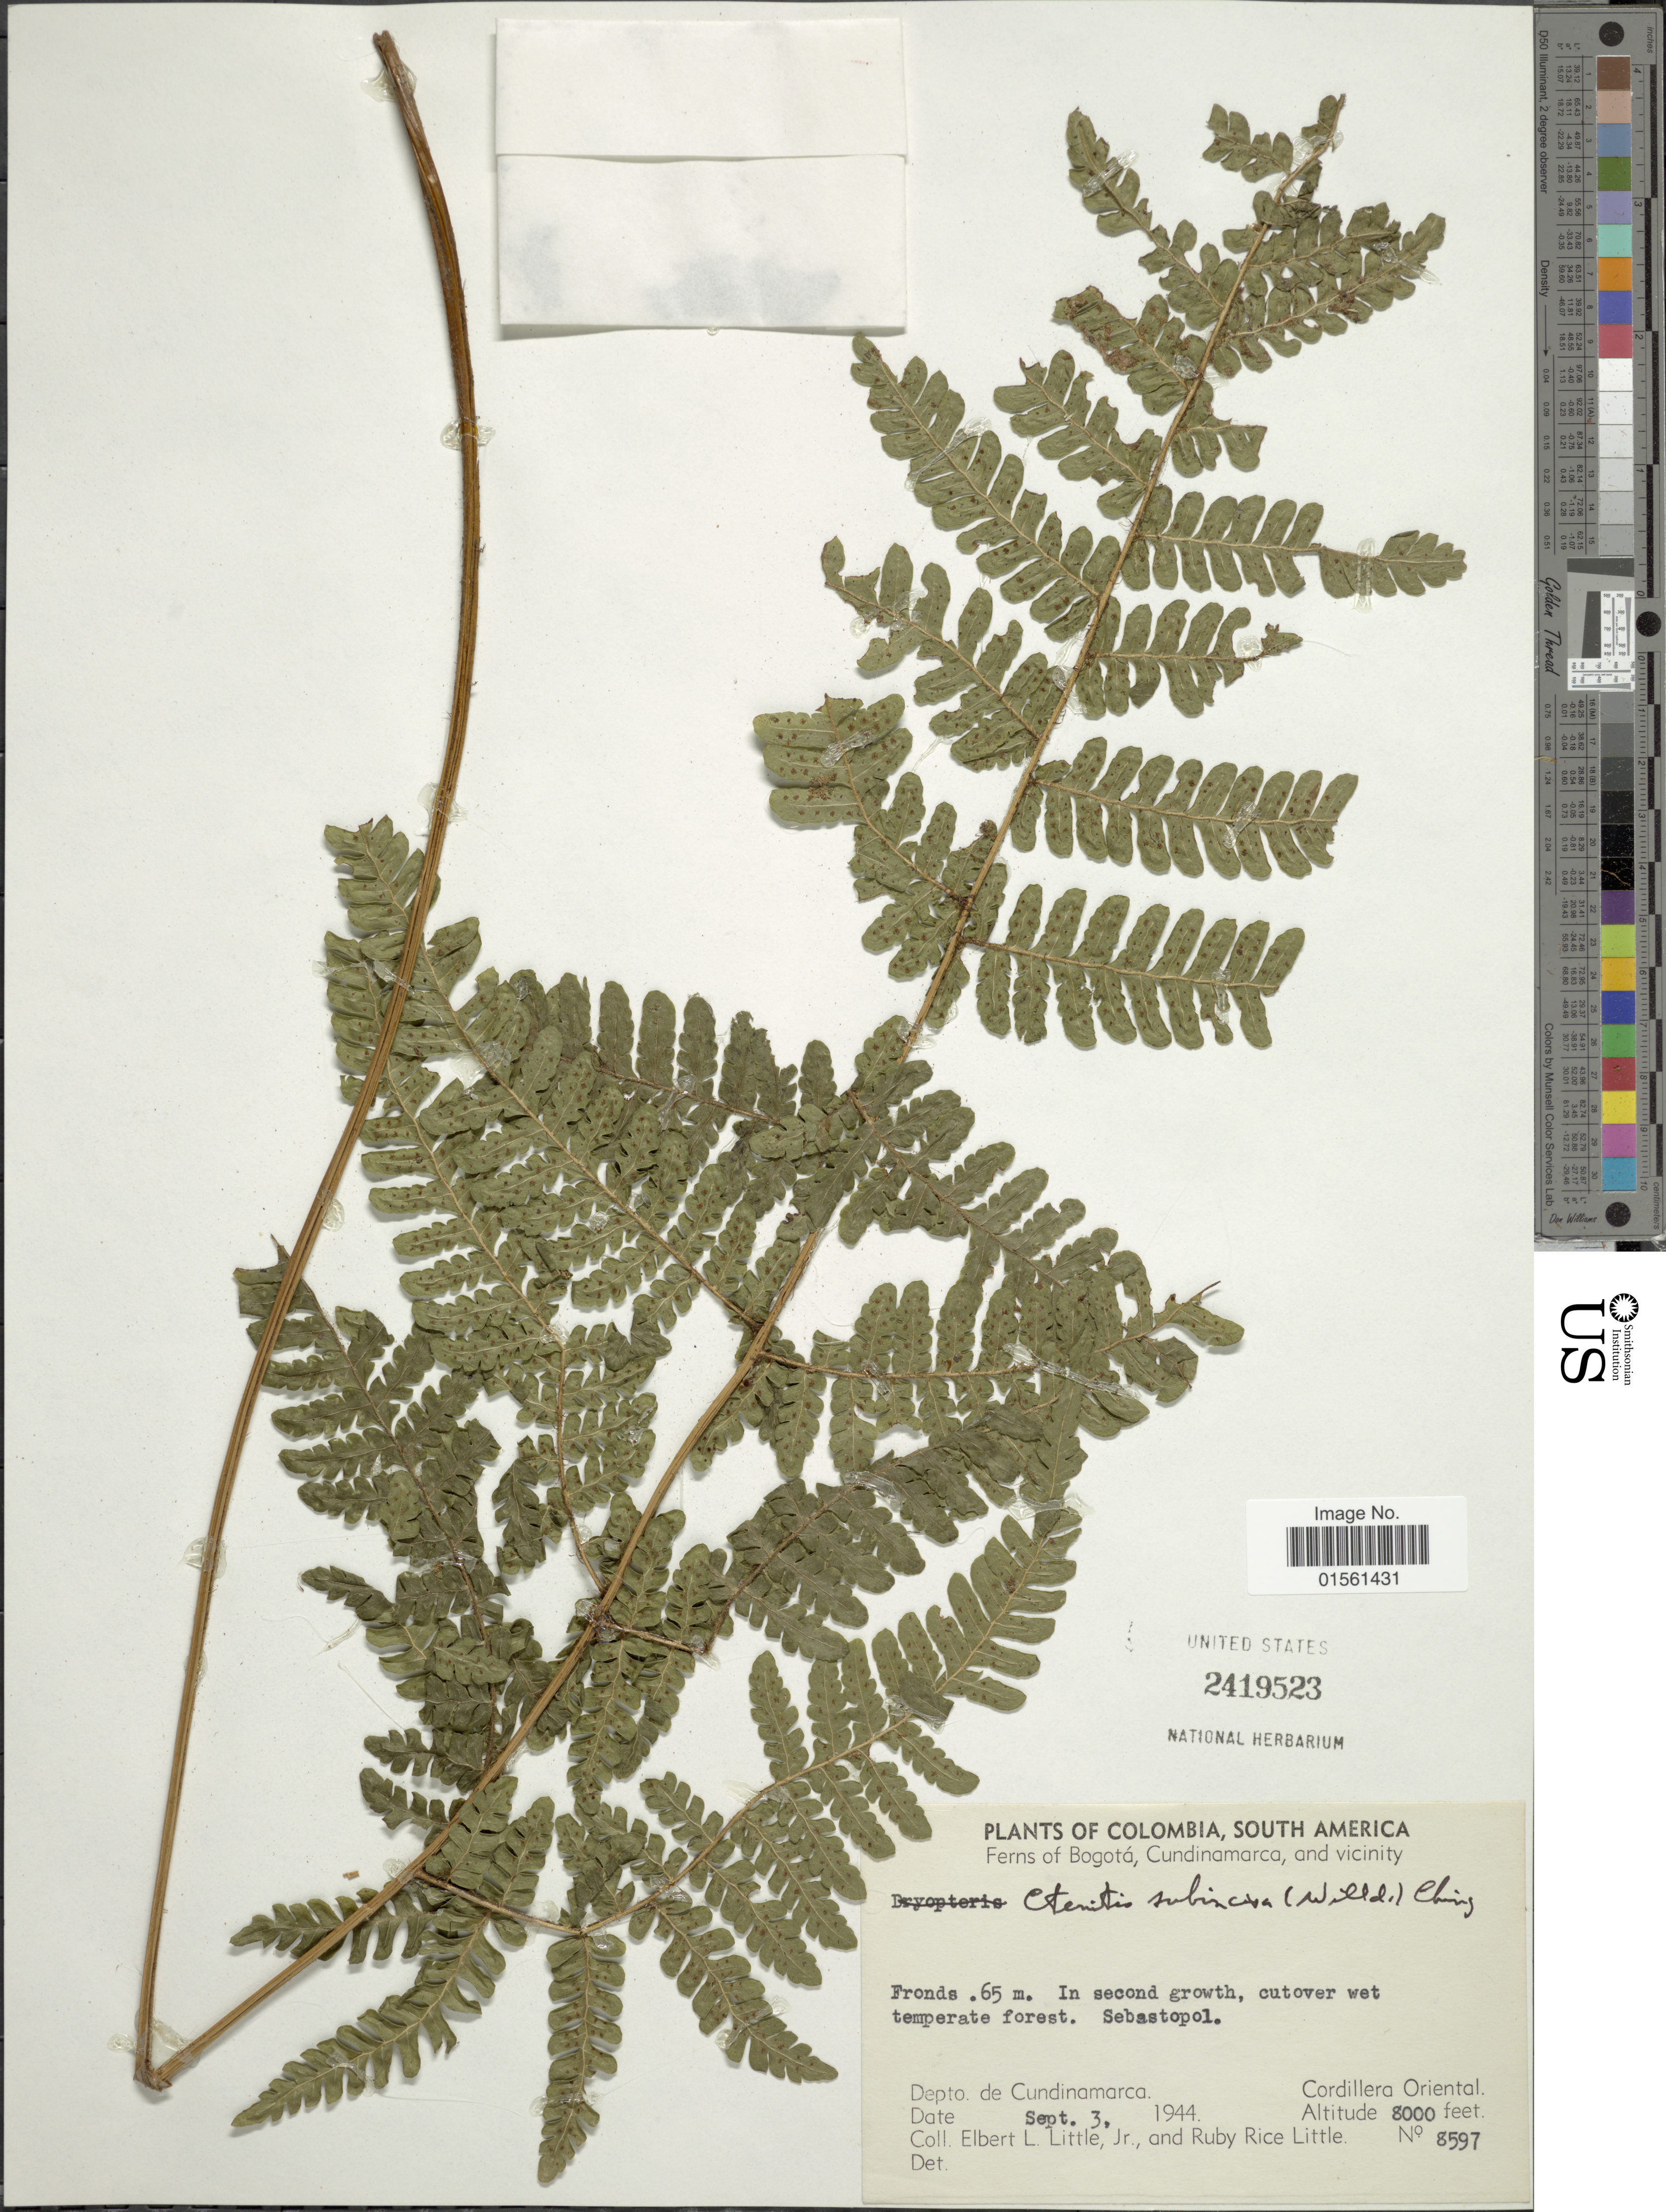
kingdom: Plantae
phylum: Tracheophyta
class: Polypodiopsida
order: Polypodiales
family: Dryopteridaceae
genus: Megalastrum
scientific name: Megalastrum sp.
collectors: E. L. Little & R. R. Little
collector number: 8597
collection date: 1944-09-03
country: Colombia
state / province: Cundinamarca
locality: Cundinamarca, and vicinity, Sebastopol, Depto. Cundinamarca, Cordillera Oriental.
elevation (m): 2438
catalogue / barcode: US 2419523